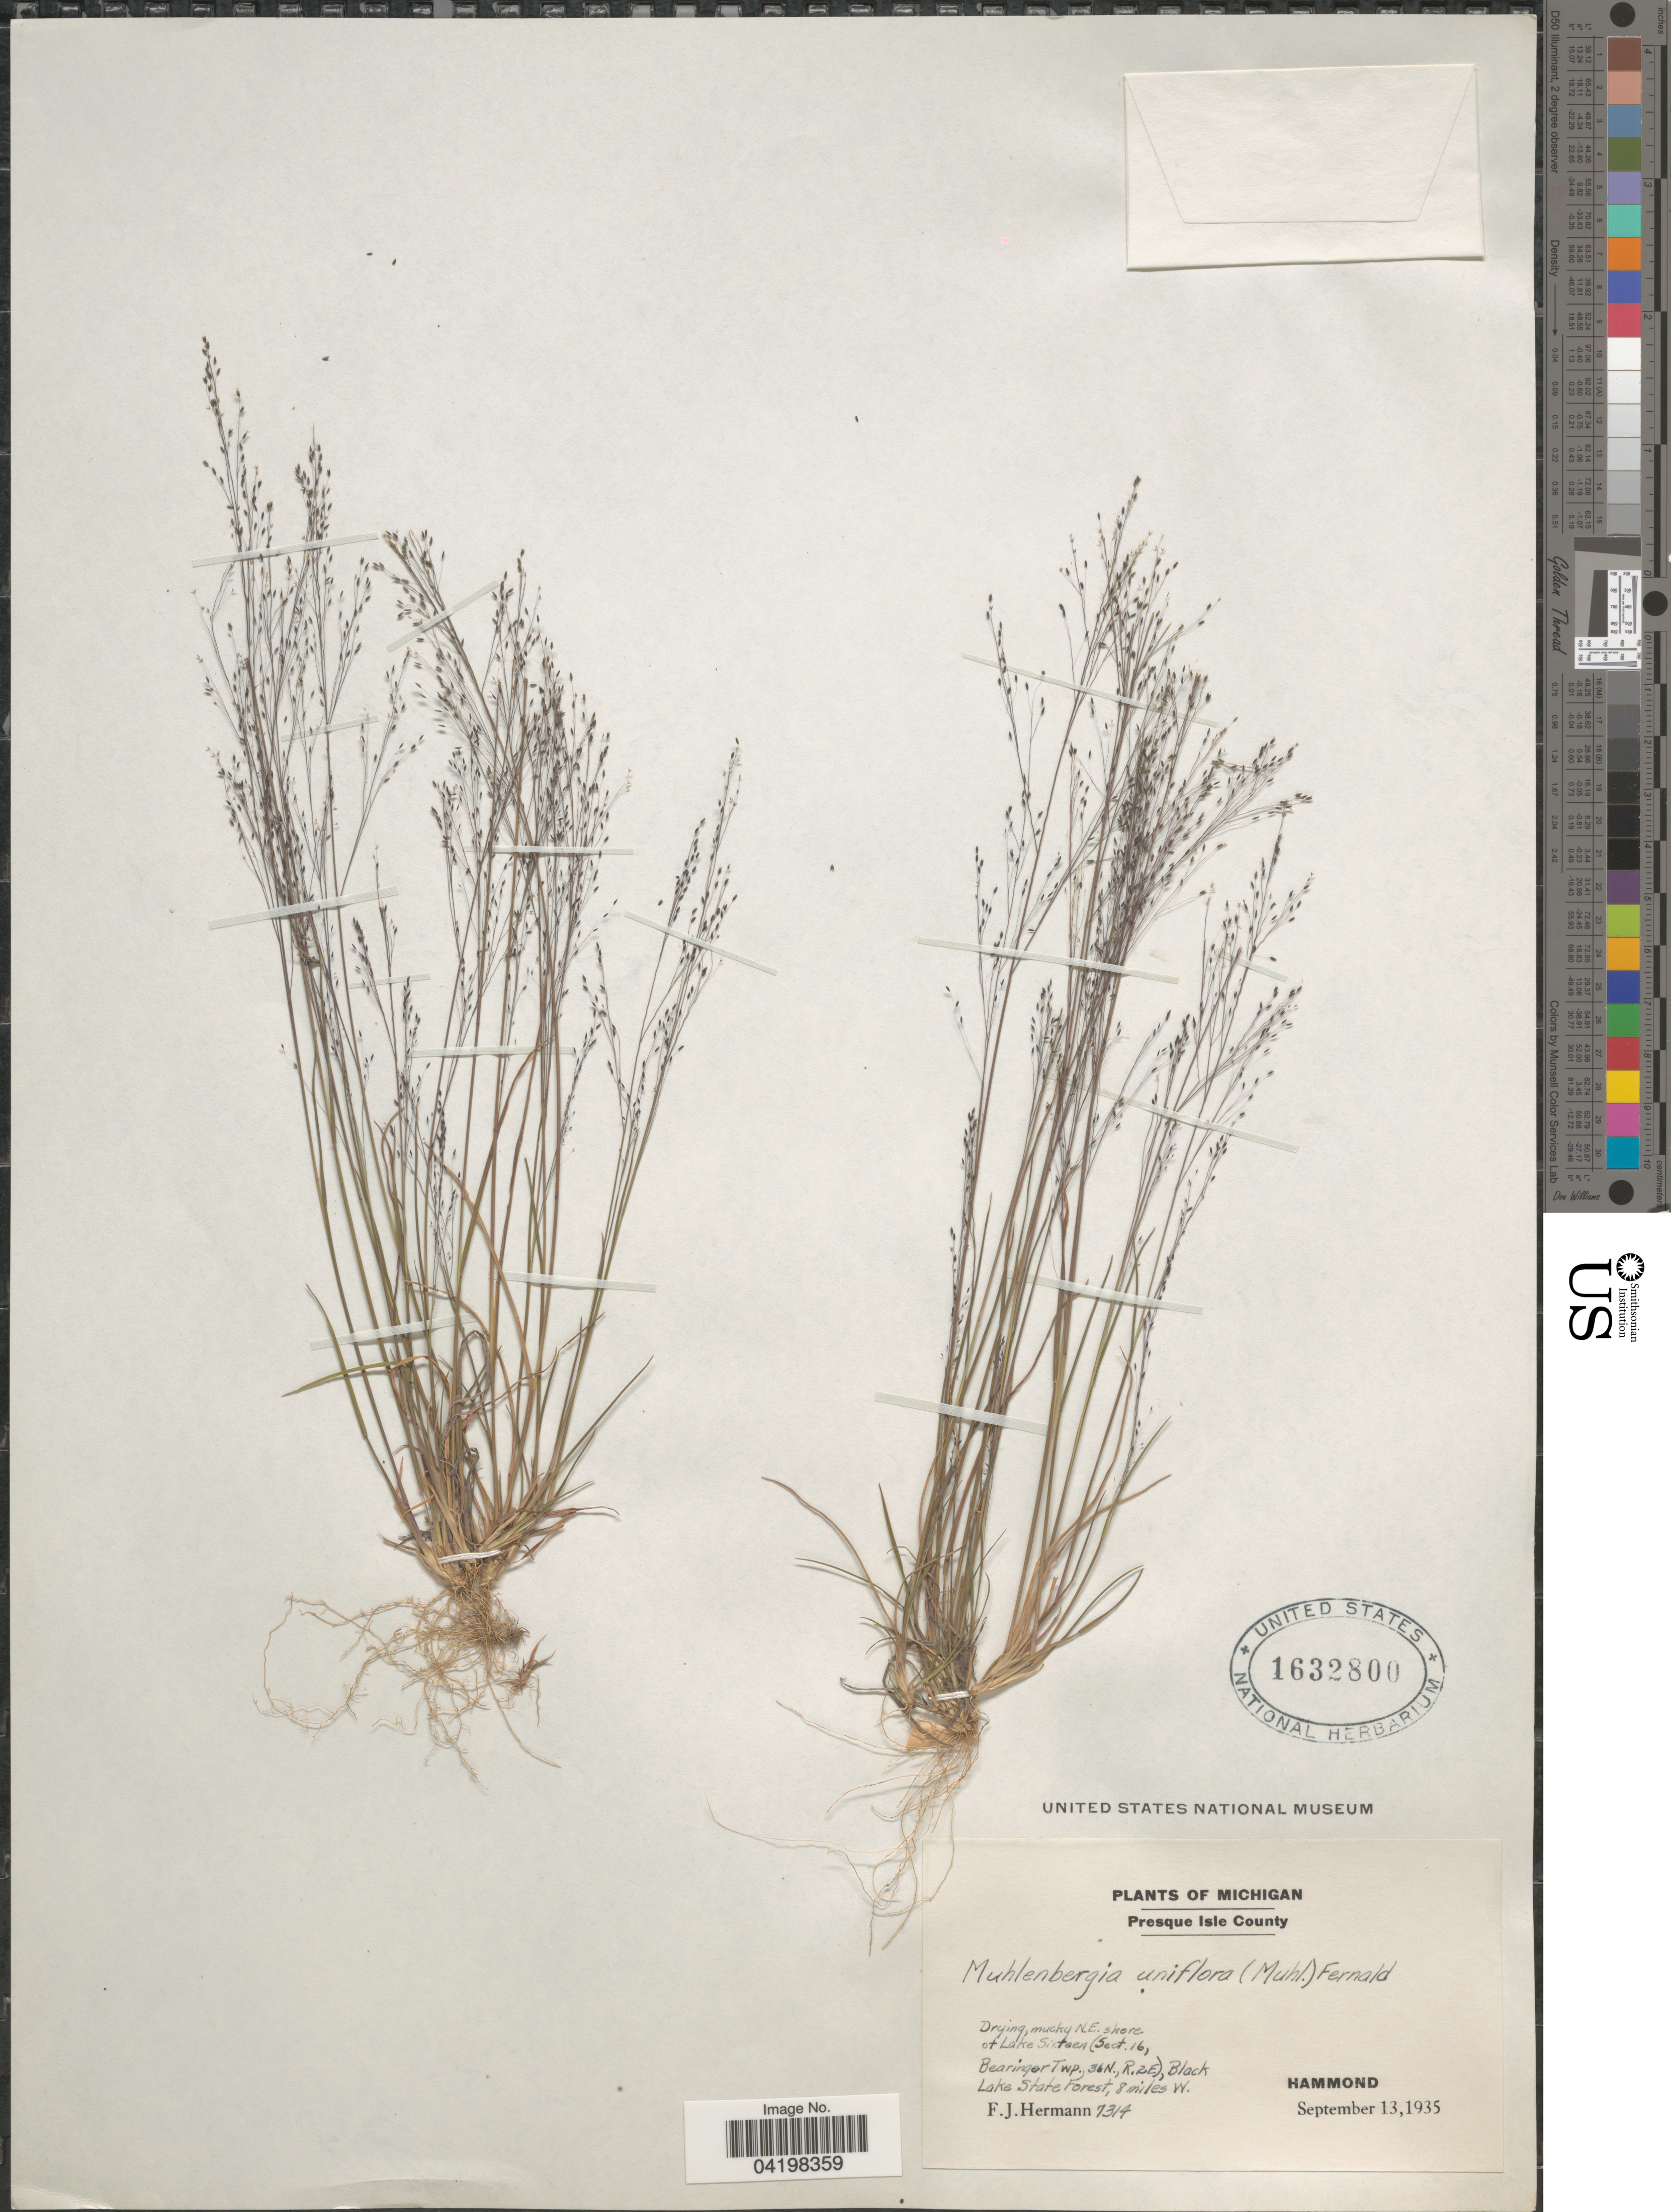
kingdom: Plantae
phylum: Tracheophyta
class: Liliopsida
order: Poales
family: Poaceae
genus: Muhlenbergia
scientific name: Muhlenbergia uniflora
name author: (Muhl.) Fernald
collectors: F. J. Hermann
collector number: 7314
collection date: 1935-09-13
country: United States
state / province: Michigan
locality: Presque Isle County. Drying, mucky N.E. shore of Lake Sixteen (Sect. 16, Bearinger Twp., 36N., R.2E), Black Lake State Forest, 8 miles W. Hammond.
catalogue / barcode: US 1632800